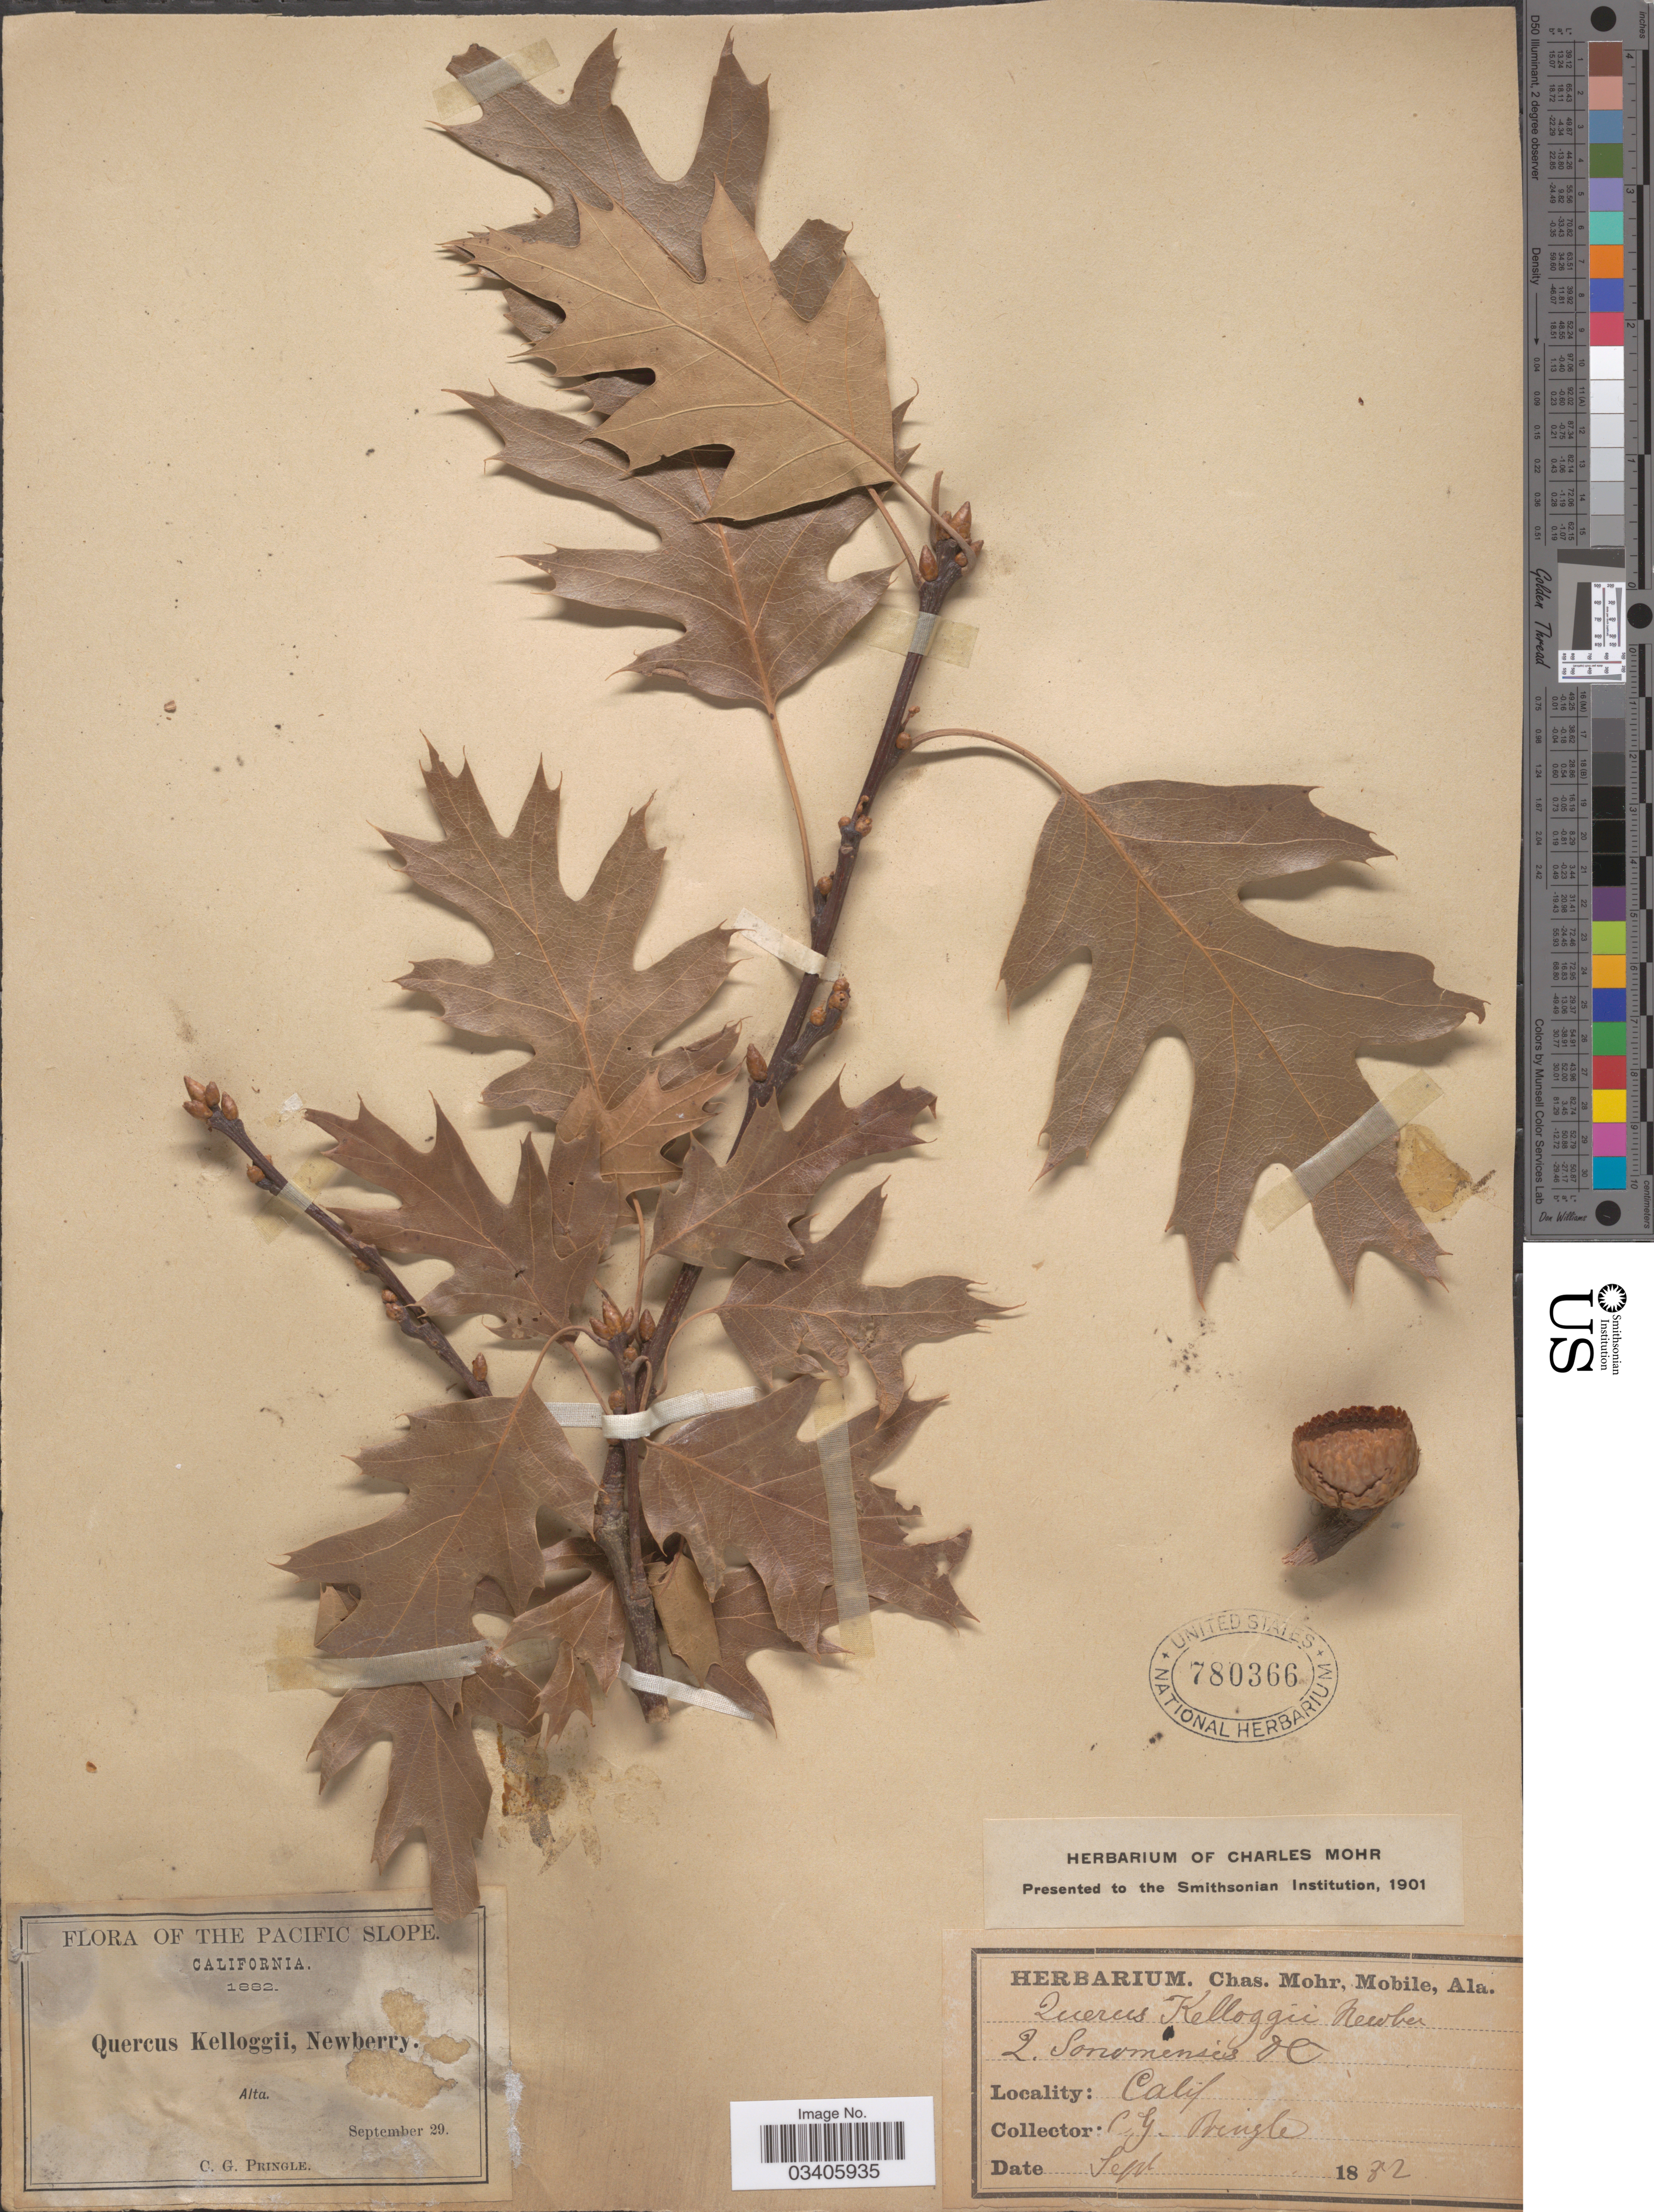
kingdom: Plantae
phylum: Tracheophyta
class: Magnoliopsida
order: Fagales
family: Fagaceae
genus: Quercus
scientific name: Quercus kelloggii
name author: Newb.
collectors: C. G. Pringle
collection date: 1882-09-29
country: United States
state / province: California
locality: The Pacific Slope. Alta.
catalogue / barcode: US 780366